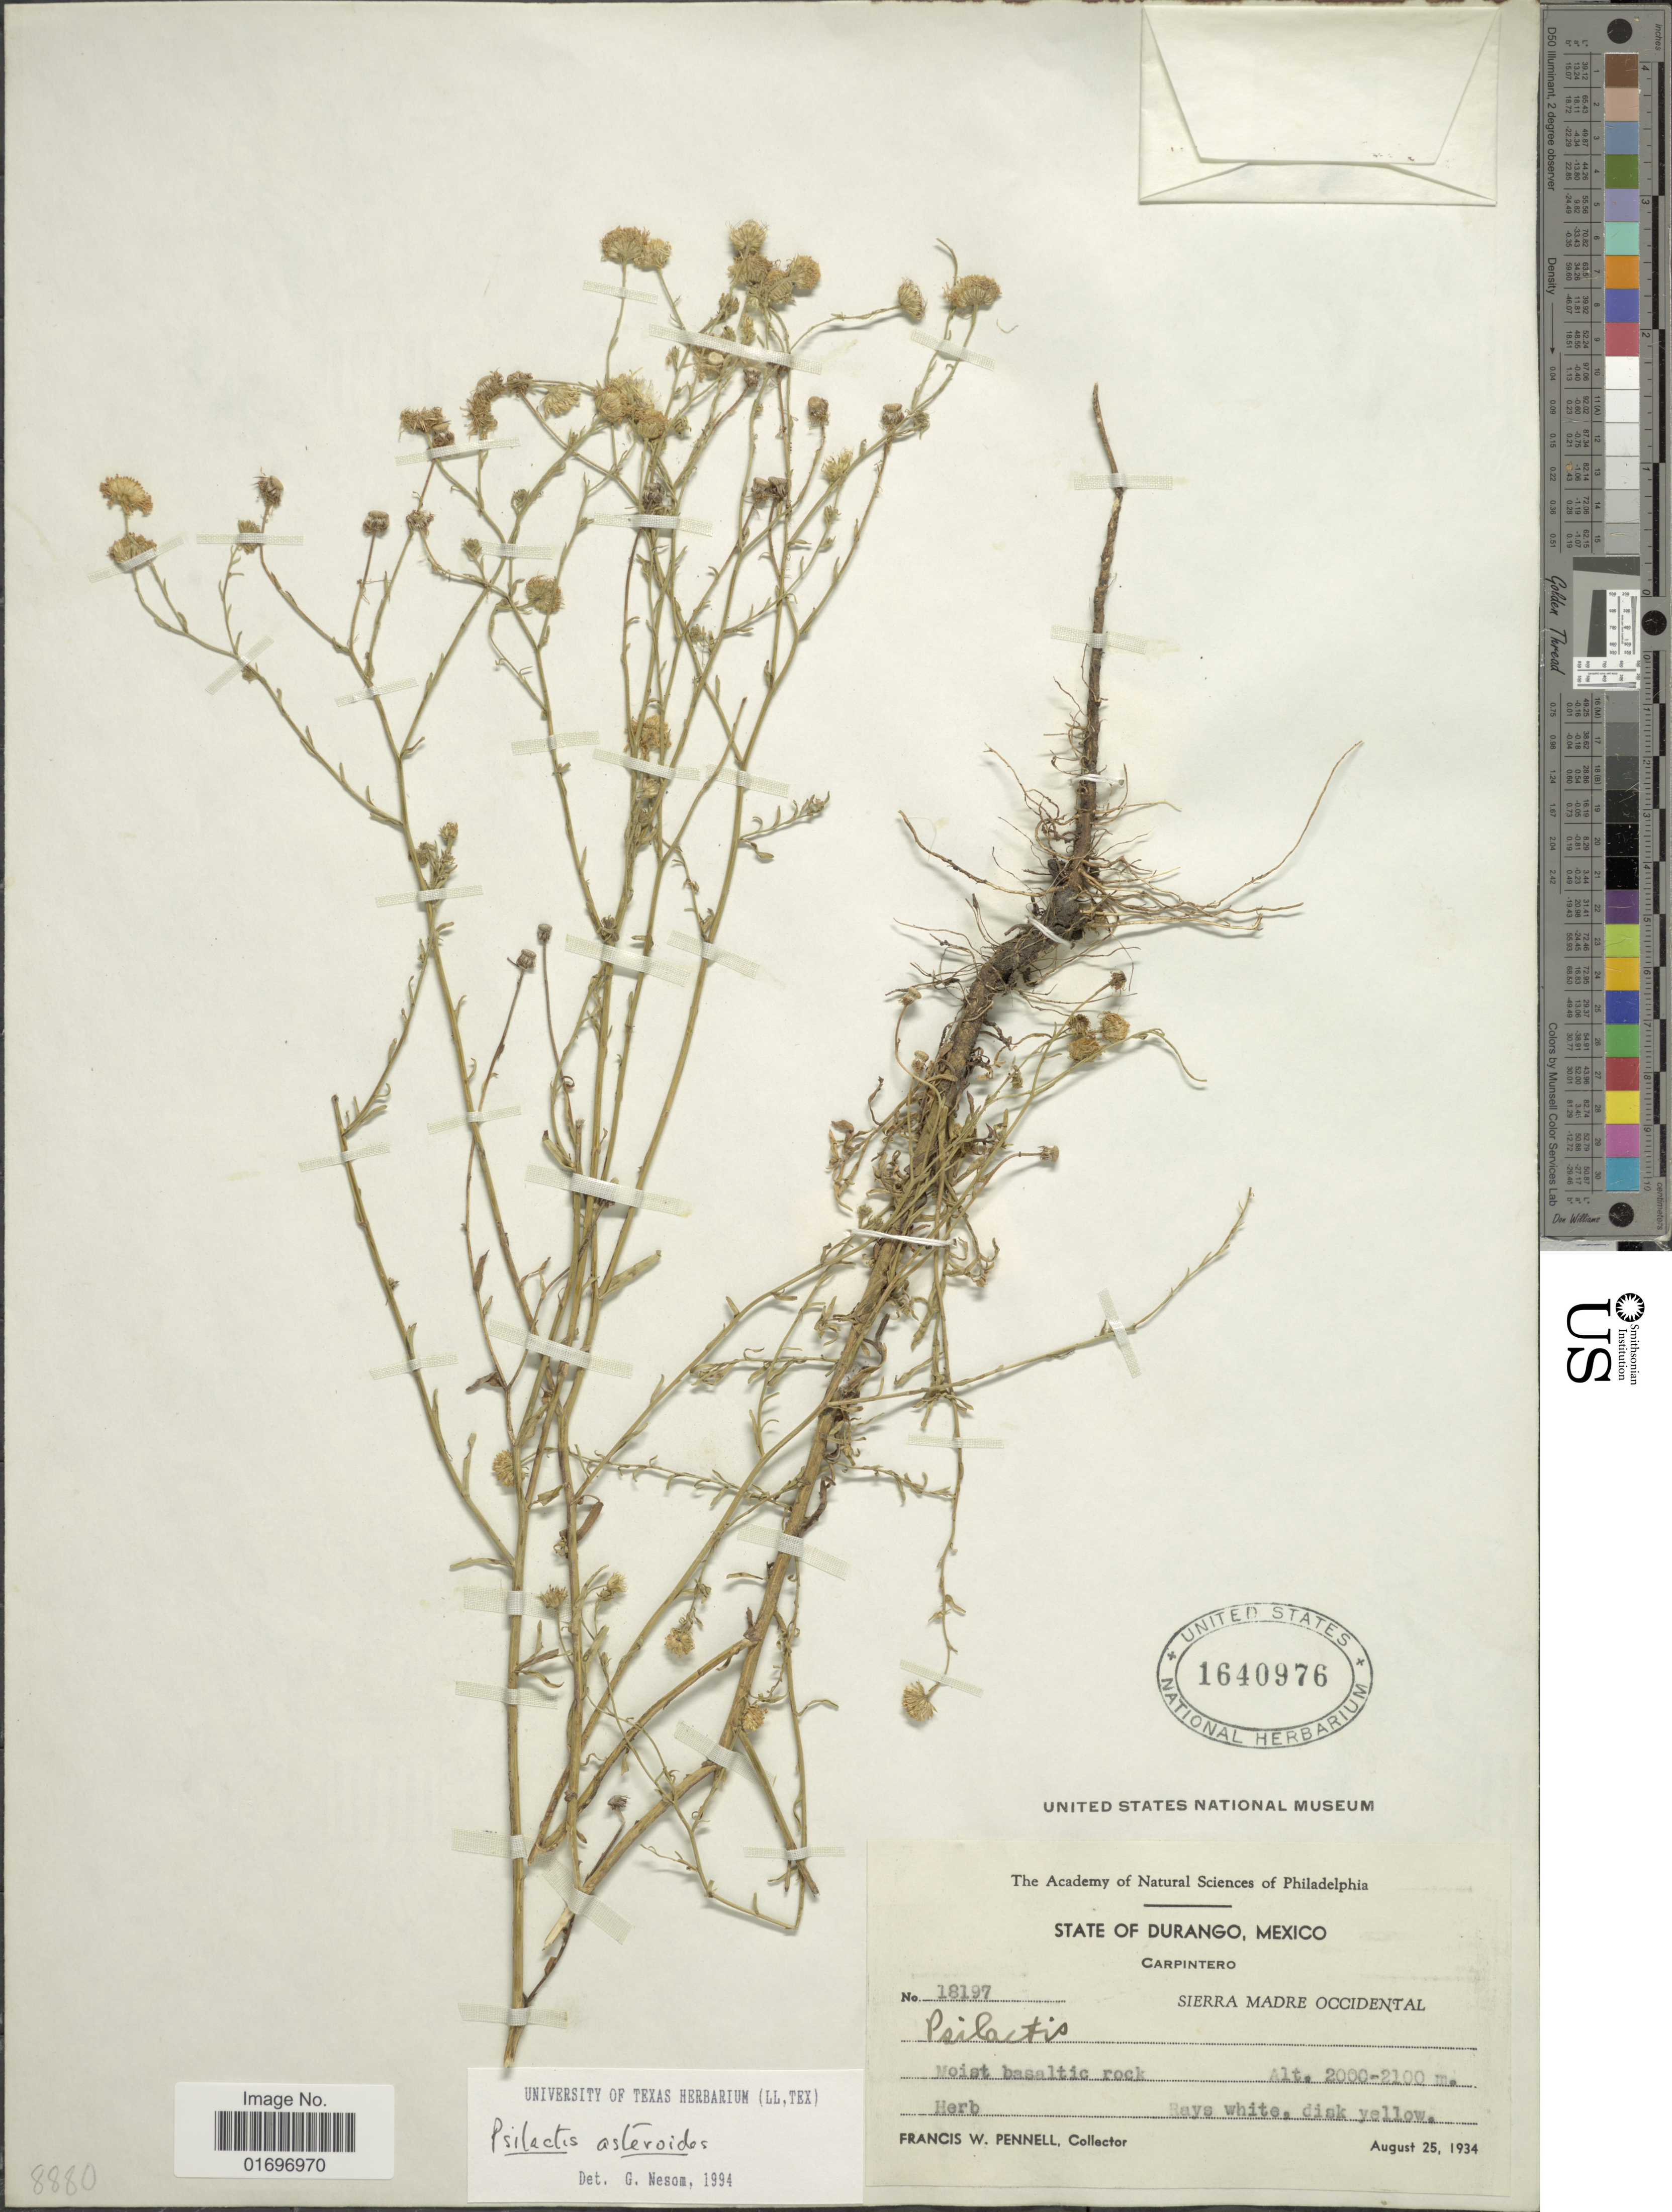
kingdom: Plantae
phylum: Tracheophyta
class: Magnoliopsida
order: Asterales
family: Asteraceae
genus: Psilactis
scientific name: Psilactis asteroides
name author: A. Gray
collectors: F. W. Pennell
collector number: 18197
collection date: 1934-08-25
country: Mexico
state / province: Durango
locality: State of Durango, Mexico. Carpintero. Sierra Madre Occidental. Moist basaltic rock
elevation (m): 2000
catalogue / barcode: US 1640976